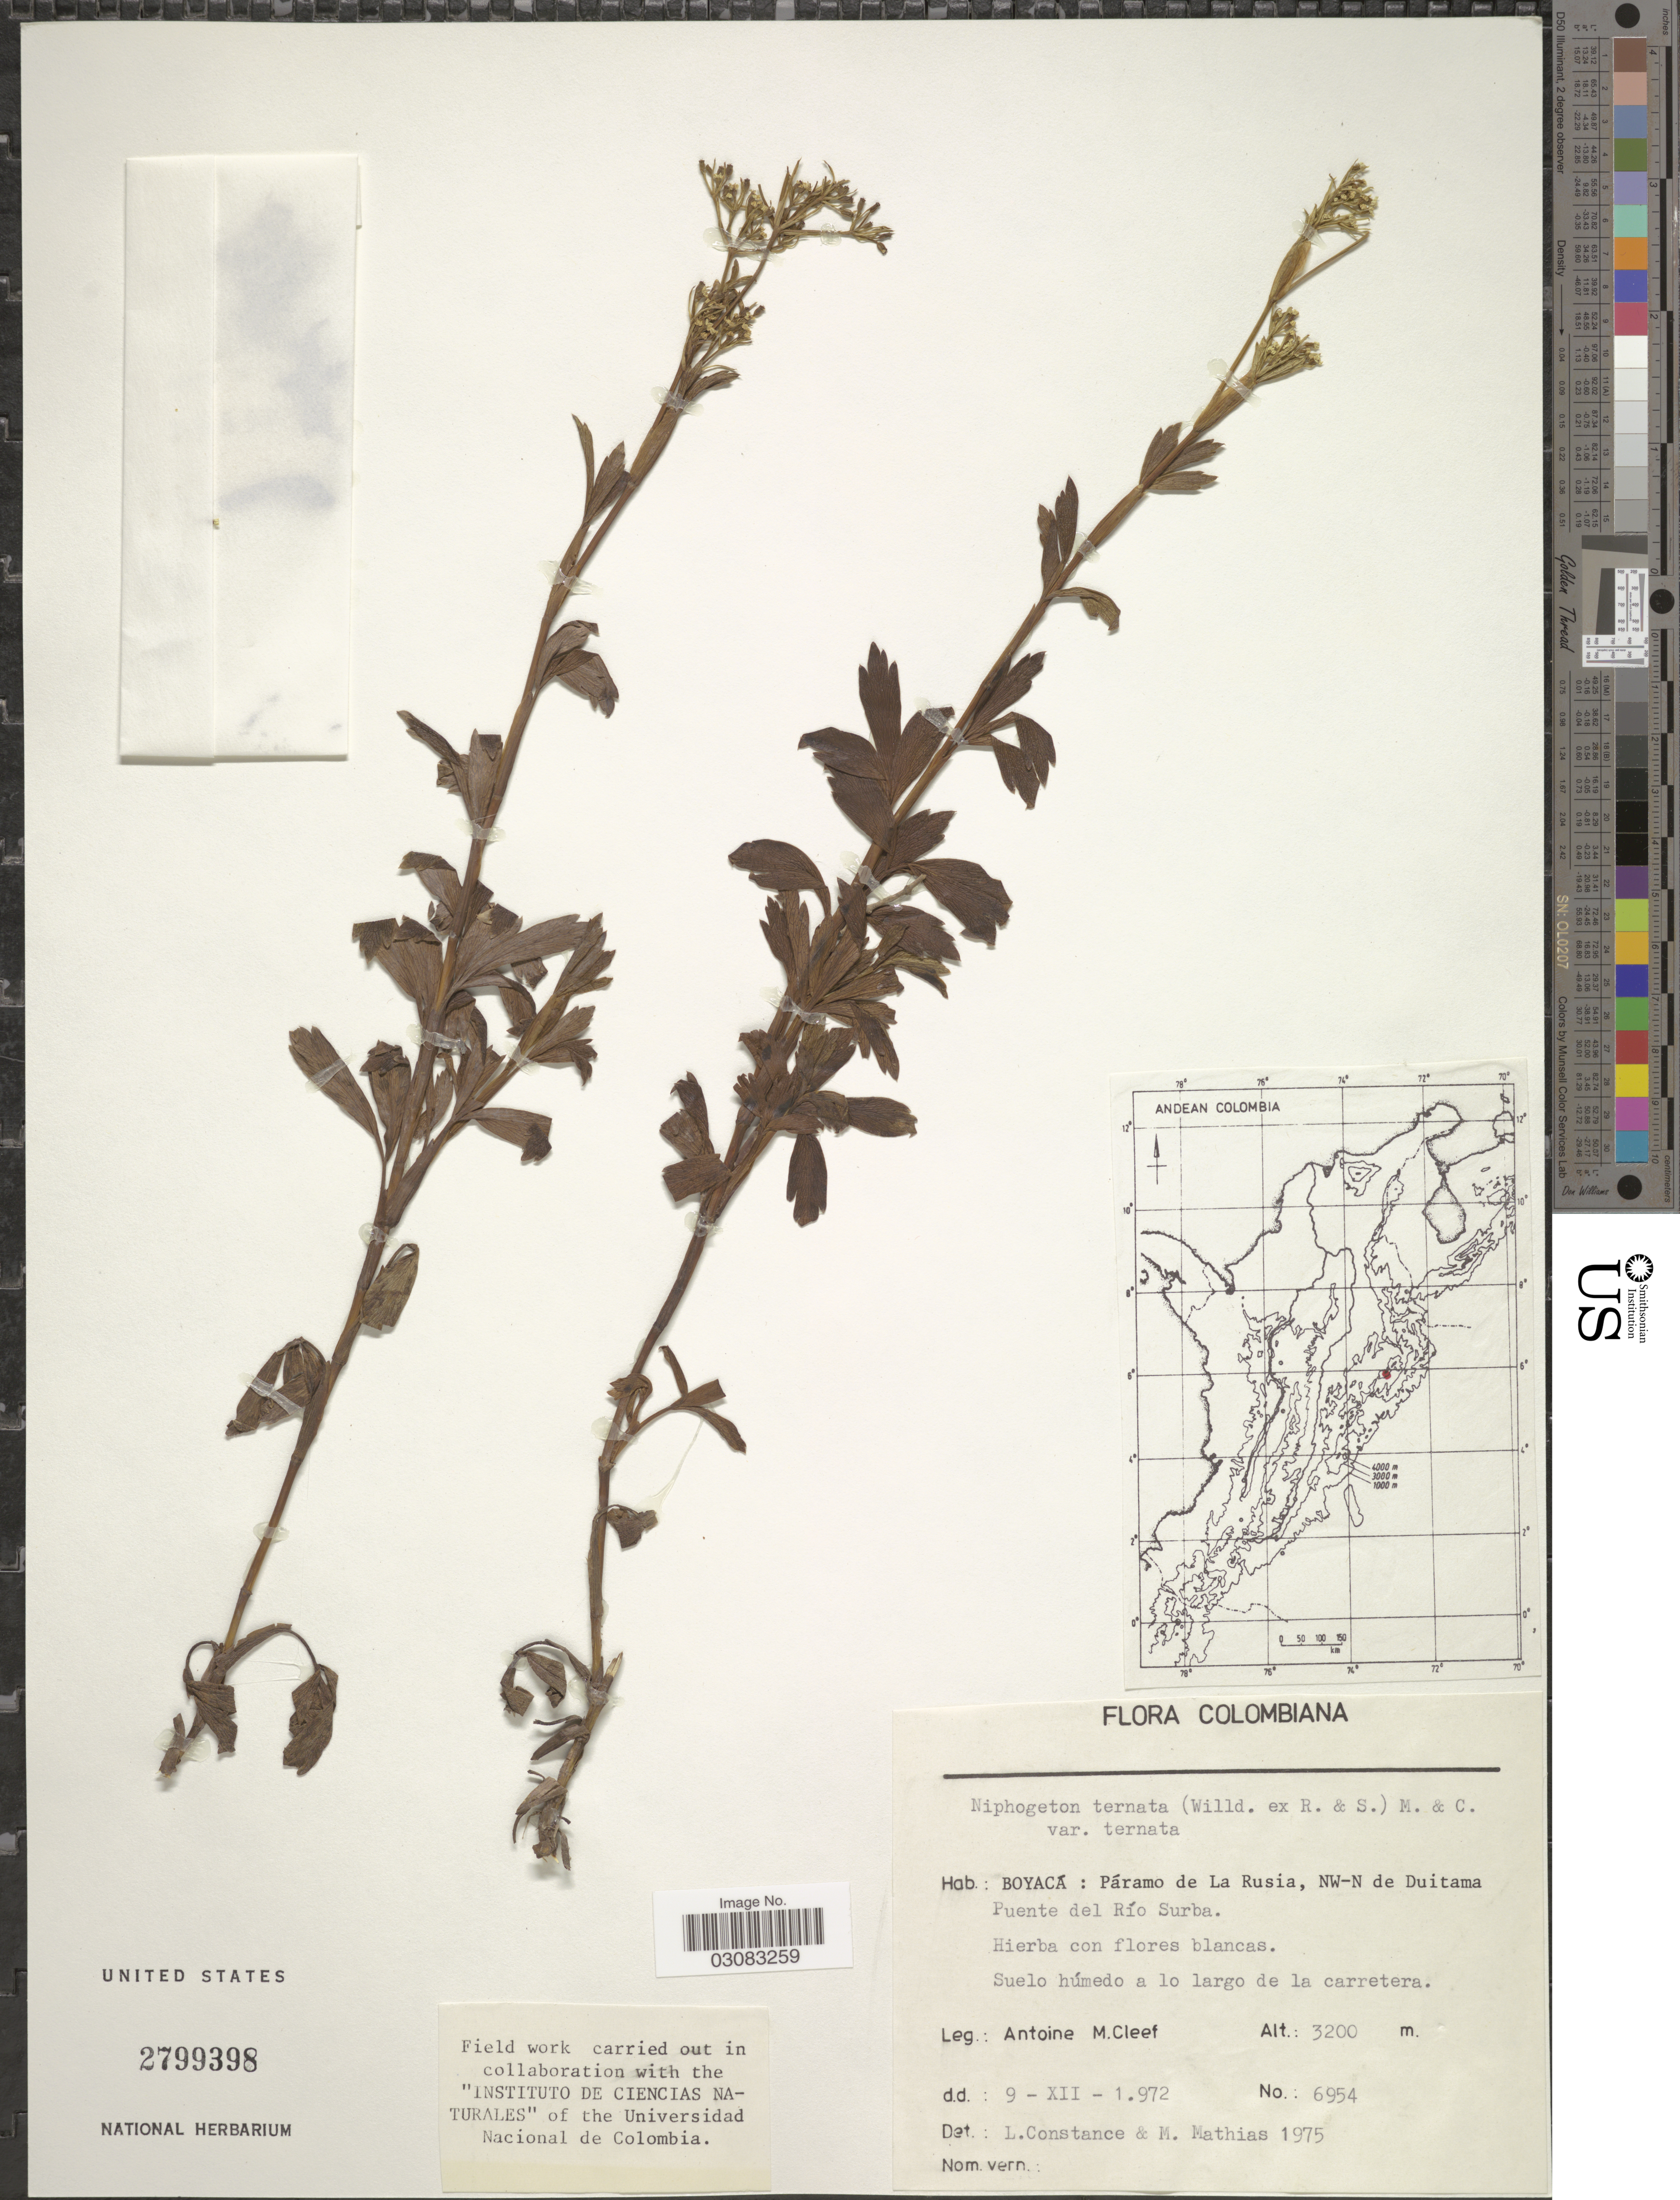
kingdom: Plantae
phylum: Tracheophyta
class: Magnoliopsida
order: Apiales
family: Apiaceae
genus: Niphogeton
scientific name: Niphogeton ternata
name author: (Willd. ex Schltr.) Mathias & Constance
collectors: A. M. Cleef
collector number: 6954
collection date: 1972-12-09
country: Colombia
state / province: Boyacá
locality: Páramo de La Rusia, NW-N de Duitama Puente de Rio Surba.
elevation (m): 3200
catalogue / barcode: US 2799398